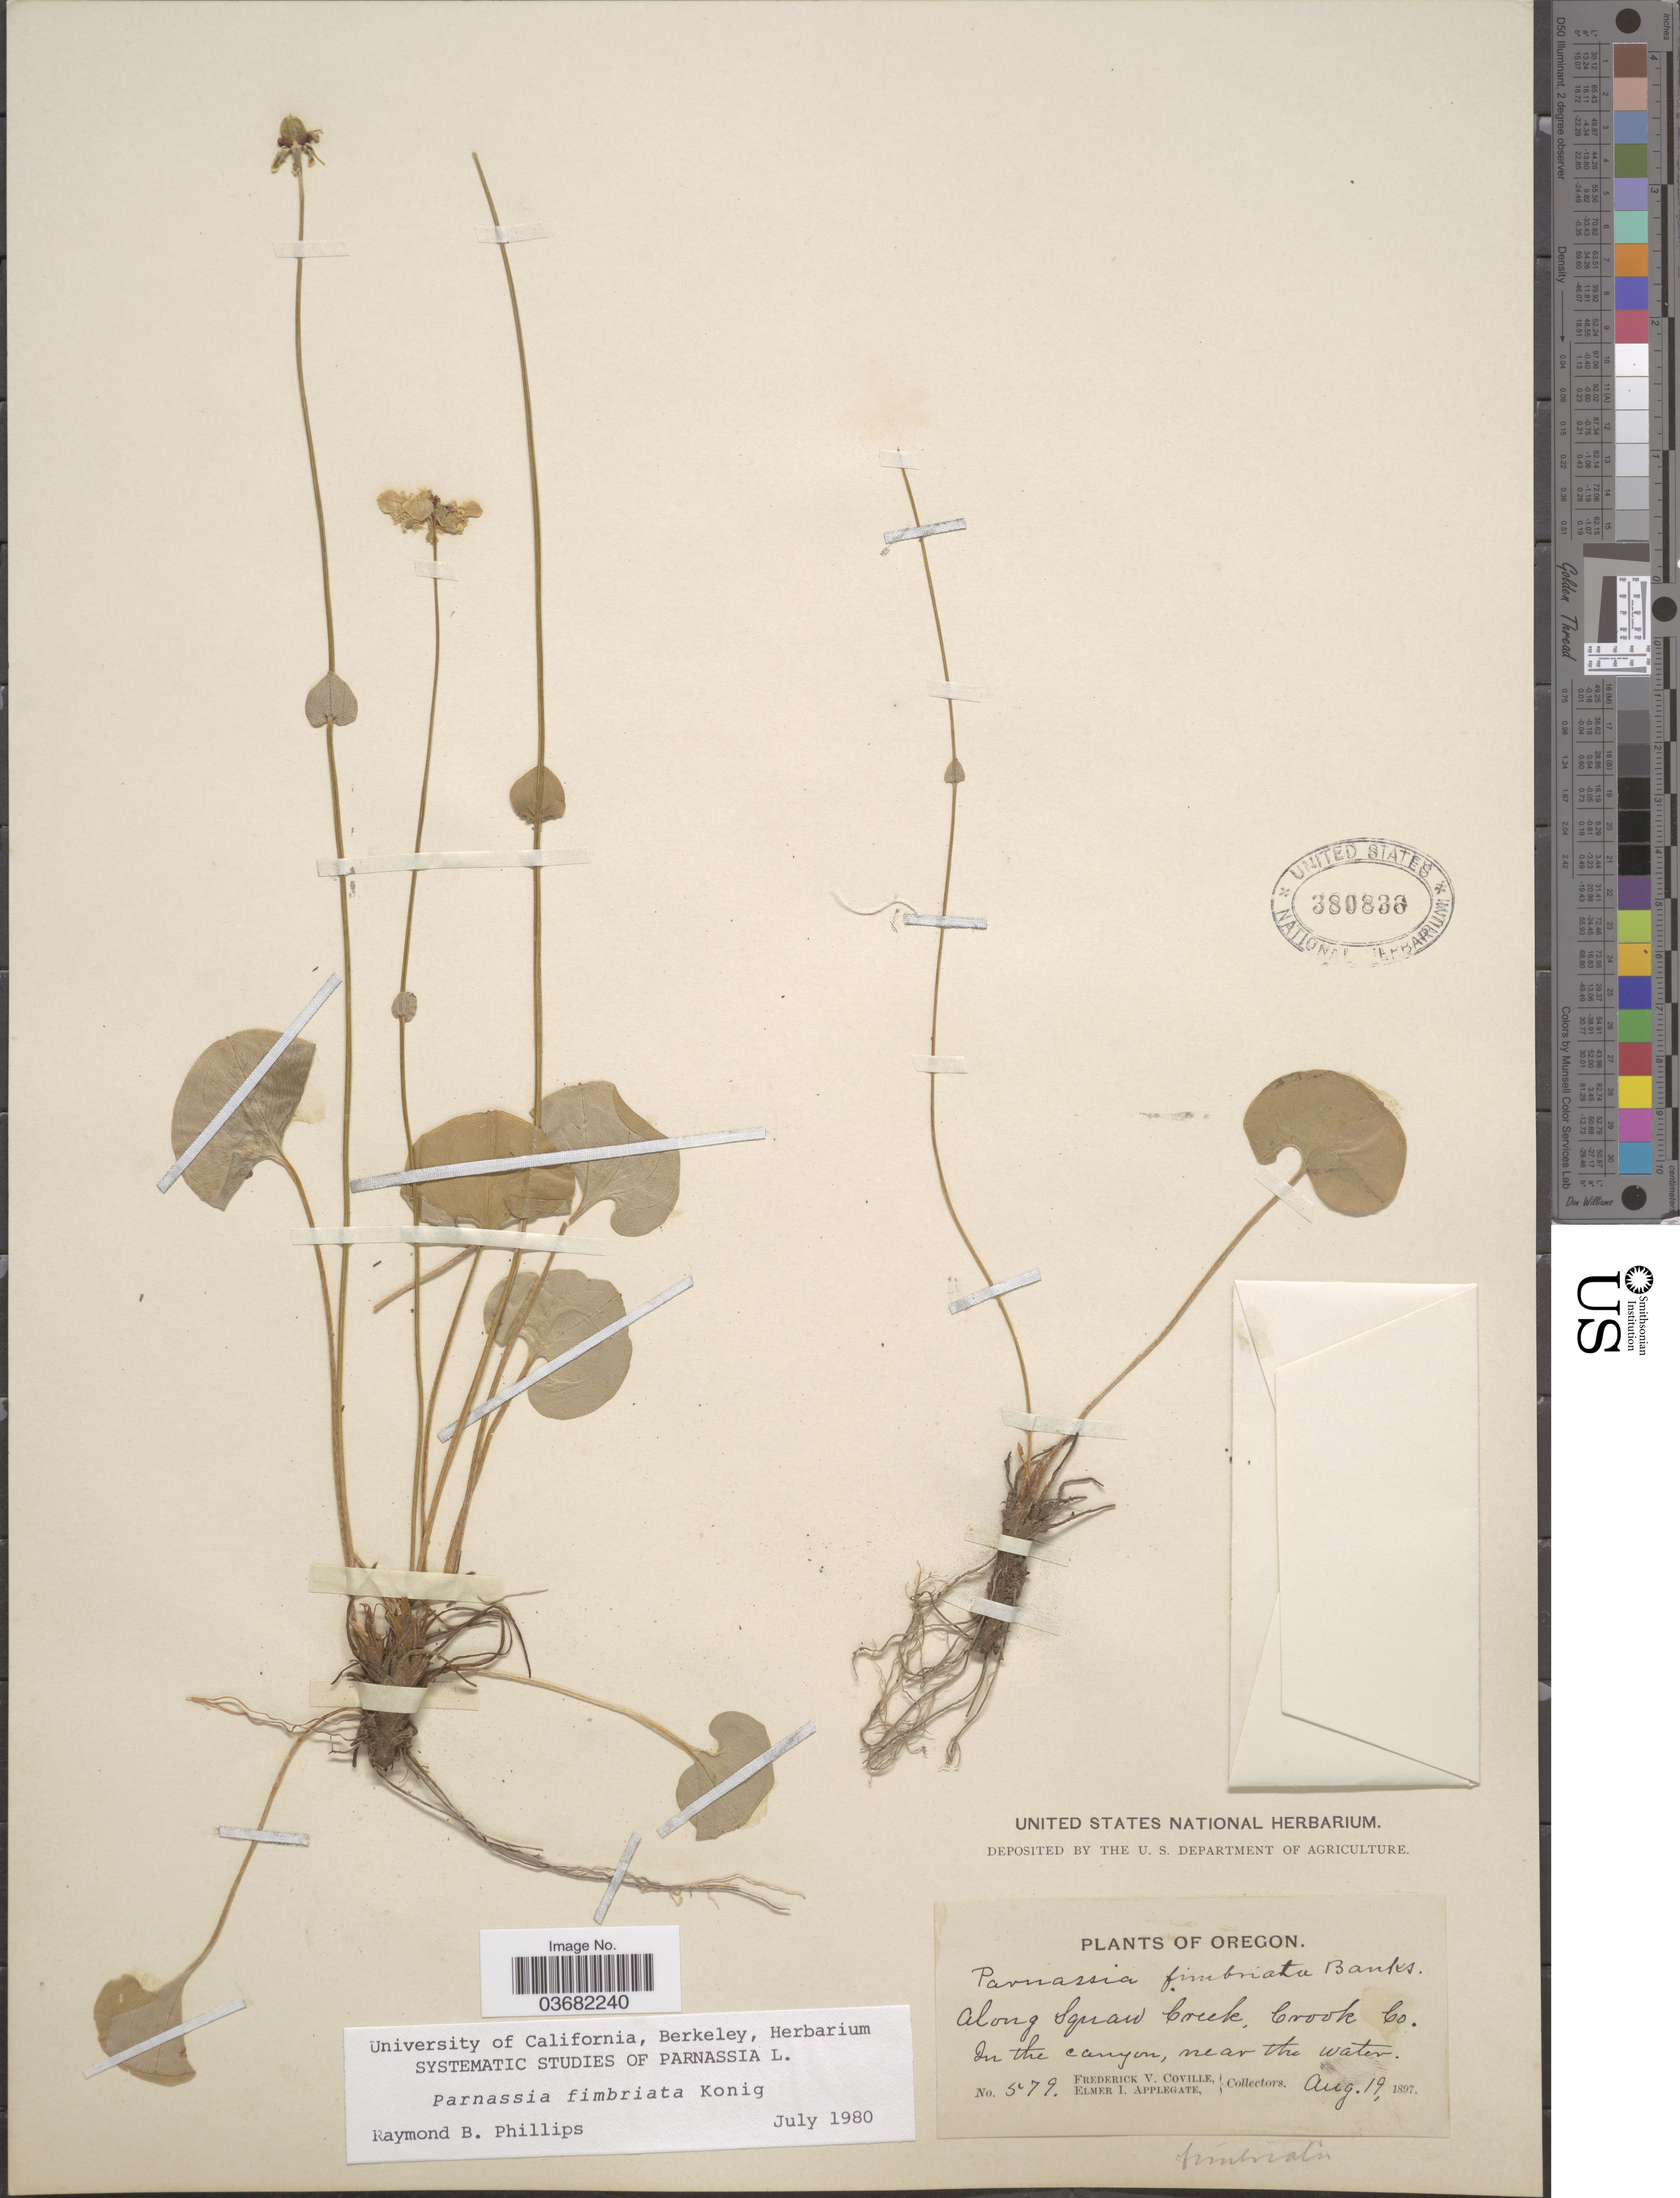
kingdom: Plantae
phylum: Tracheophyta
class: Magnoliopsida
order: Celastrales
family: Parnassiaceae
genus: Parnassia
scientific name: Parnassia fimbriata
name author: K.D. Koenig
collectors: F. V. Coville & E. I. Applegate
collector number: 579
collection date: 1897-08-19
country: United States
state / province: Oregon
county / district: Crook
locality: Along Squaw Creek, Crook Co. In the canyon, near the water.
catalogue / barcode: US 380836